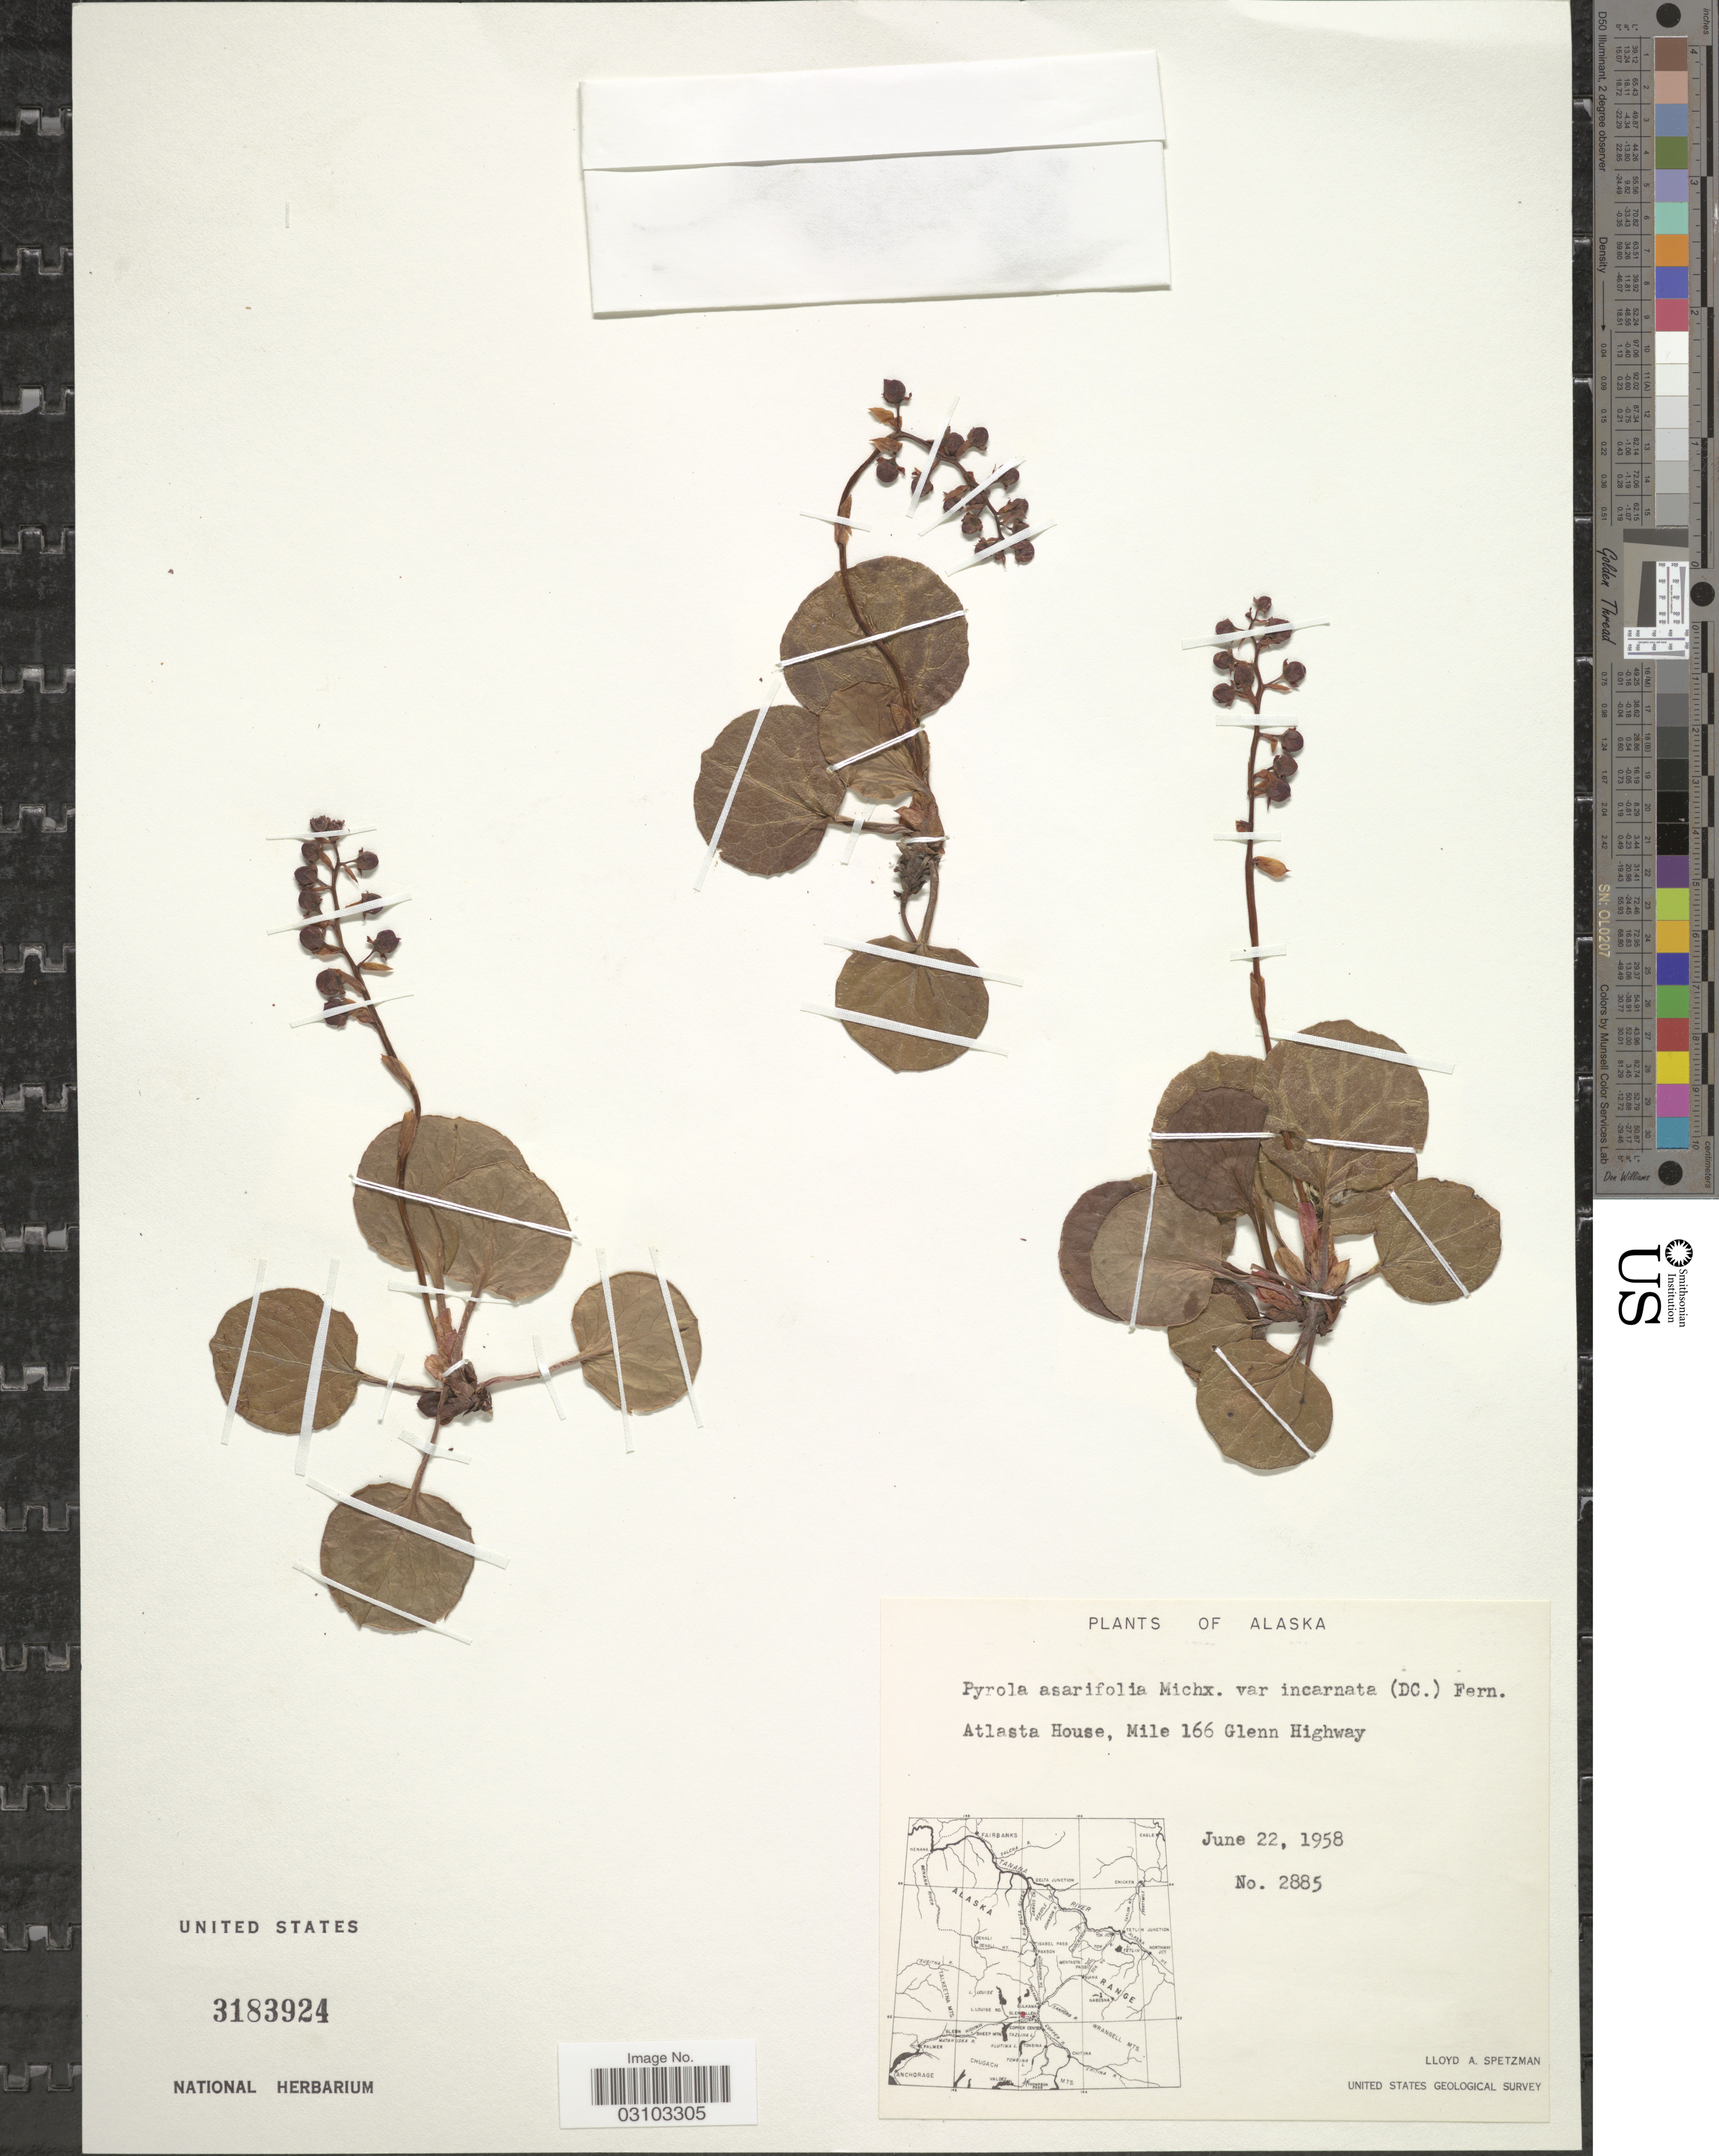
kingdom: Plantae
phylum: Tracheophyta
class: Magnoliopsida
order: Ericales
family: Ericaceae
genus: Pyrola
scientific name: Pyrola asarifolia subsp. incarnata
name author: (DC.) Haber & Hideki Takah.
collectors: L. Spetzman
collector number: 2885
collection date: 1958-06-22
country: United States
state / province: Alaska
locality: Atlasta House, Mile 166 Glenn Highway.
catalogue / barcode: US 3183924